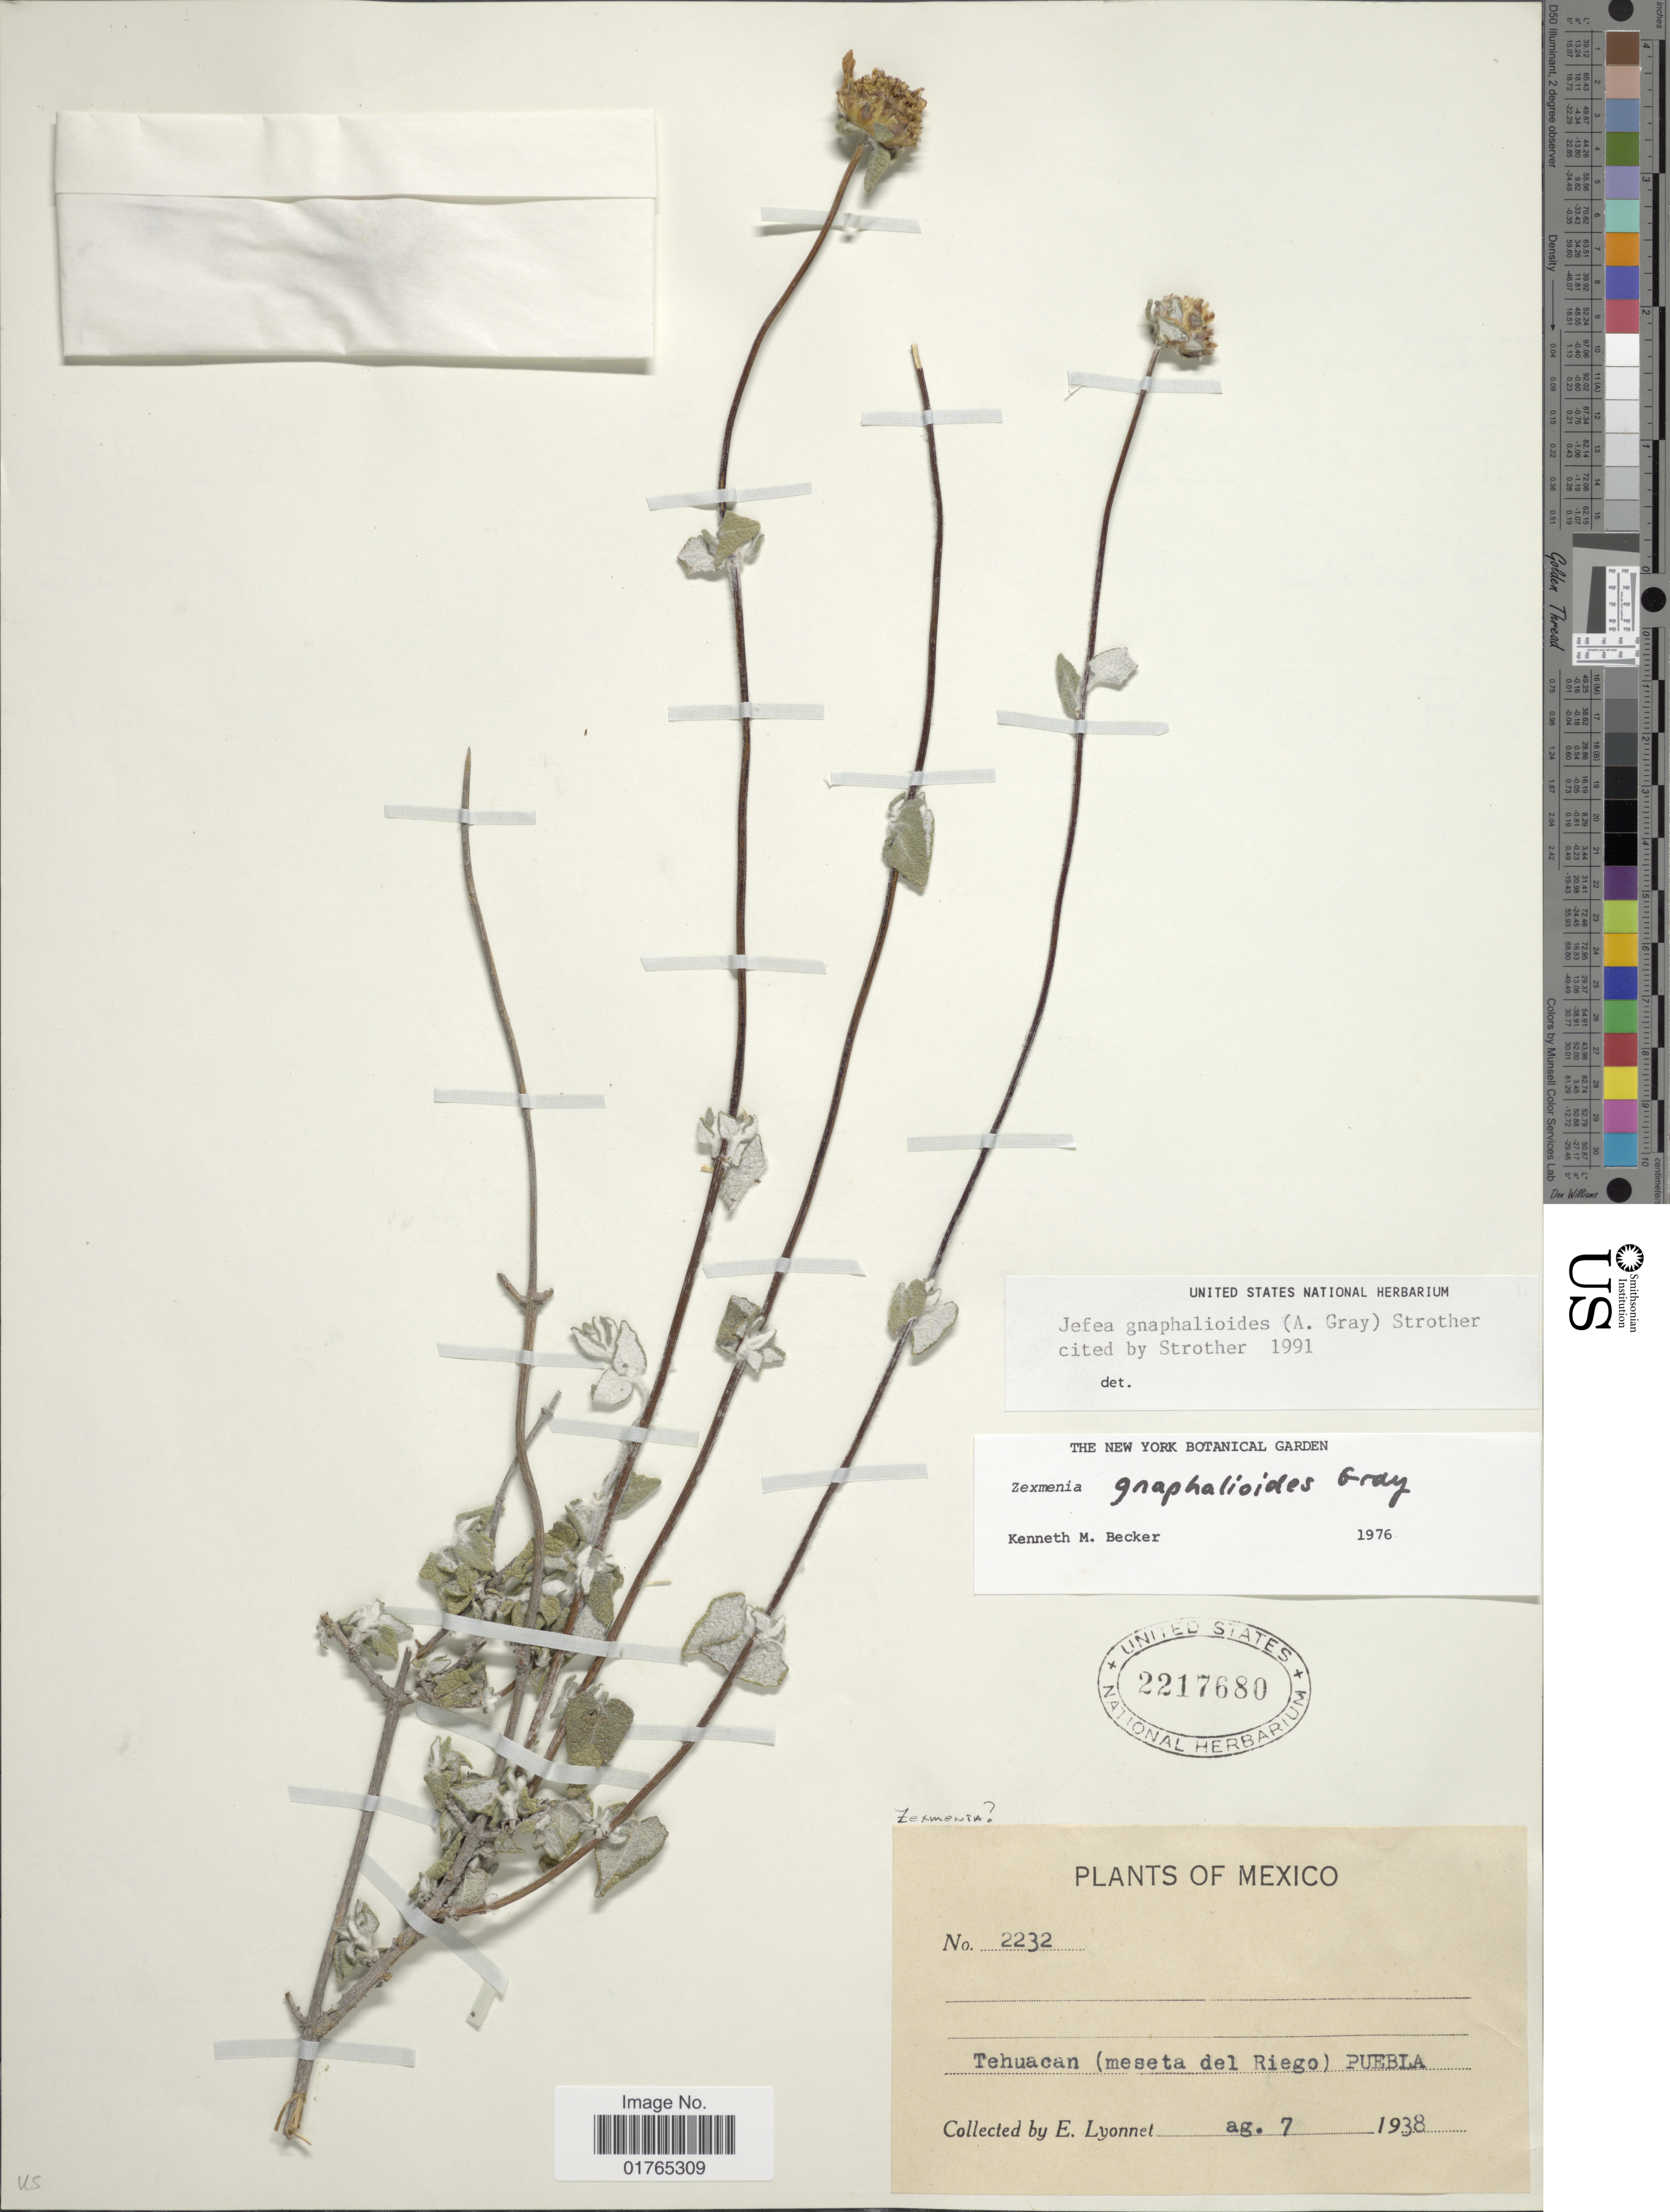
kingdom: Plantae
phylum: Tracheophyta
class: Magnoliopsida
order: Asterales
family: Asteraceae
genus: Pascalia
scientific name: Pascalia glauca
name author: Ortega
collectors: E. Lyonnet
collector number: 2232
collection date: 1938-08-07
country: Mexico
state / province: Puebla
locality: Tehucan (meseta del Riego)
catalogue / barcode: US 2217680